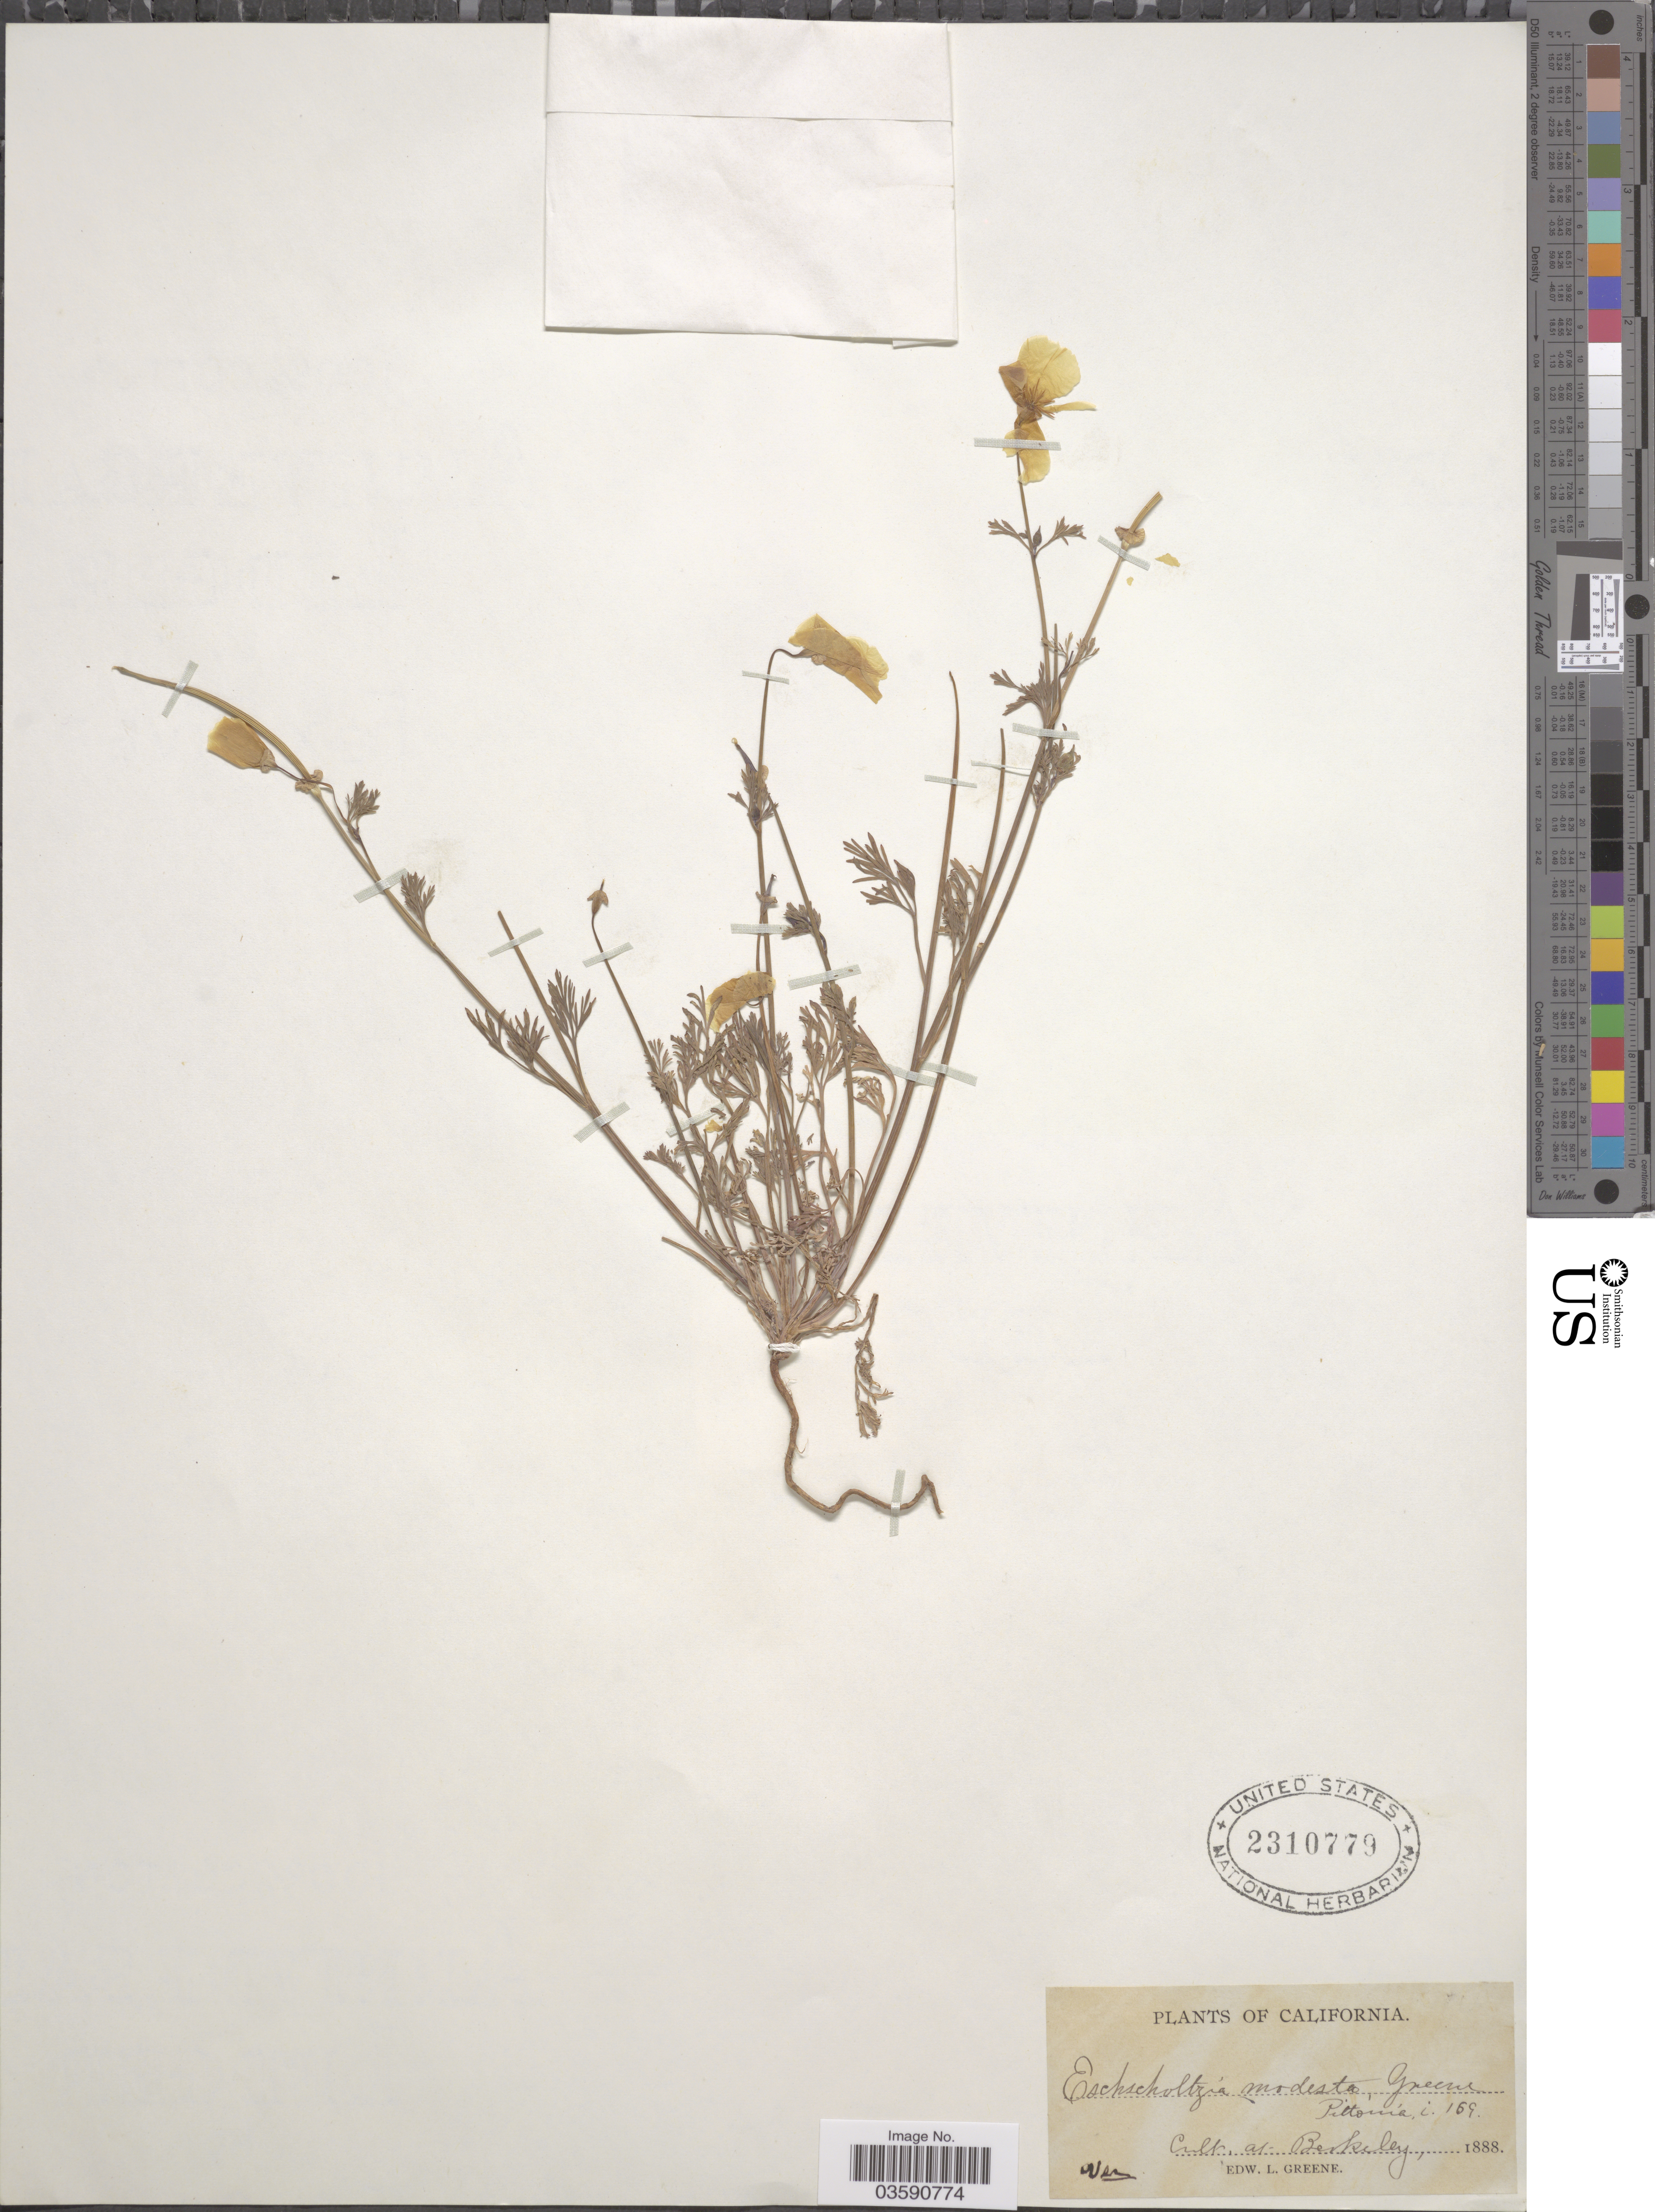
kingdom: Plantae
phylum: Tracheophyta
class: Magnoliopsida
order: Ranunculales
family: Papaveraceae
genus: Eschscholzia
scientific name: Eschscholzia modesta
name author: Greene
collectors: E. L. Greene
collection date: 1888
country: United States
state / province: California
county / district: Alameda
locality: Berkeley.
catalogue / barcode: US 2310779